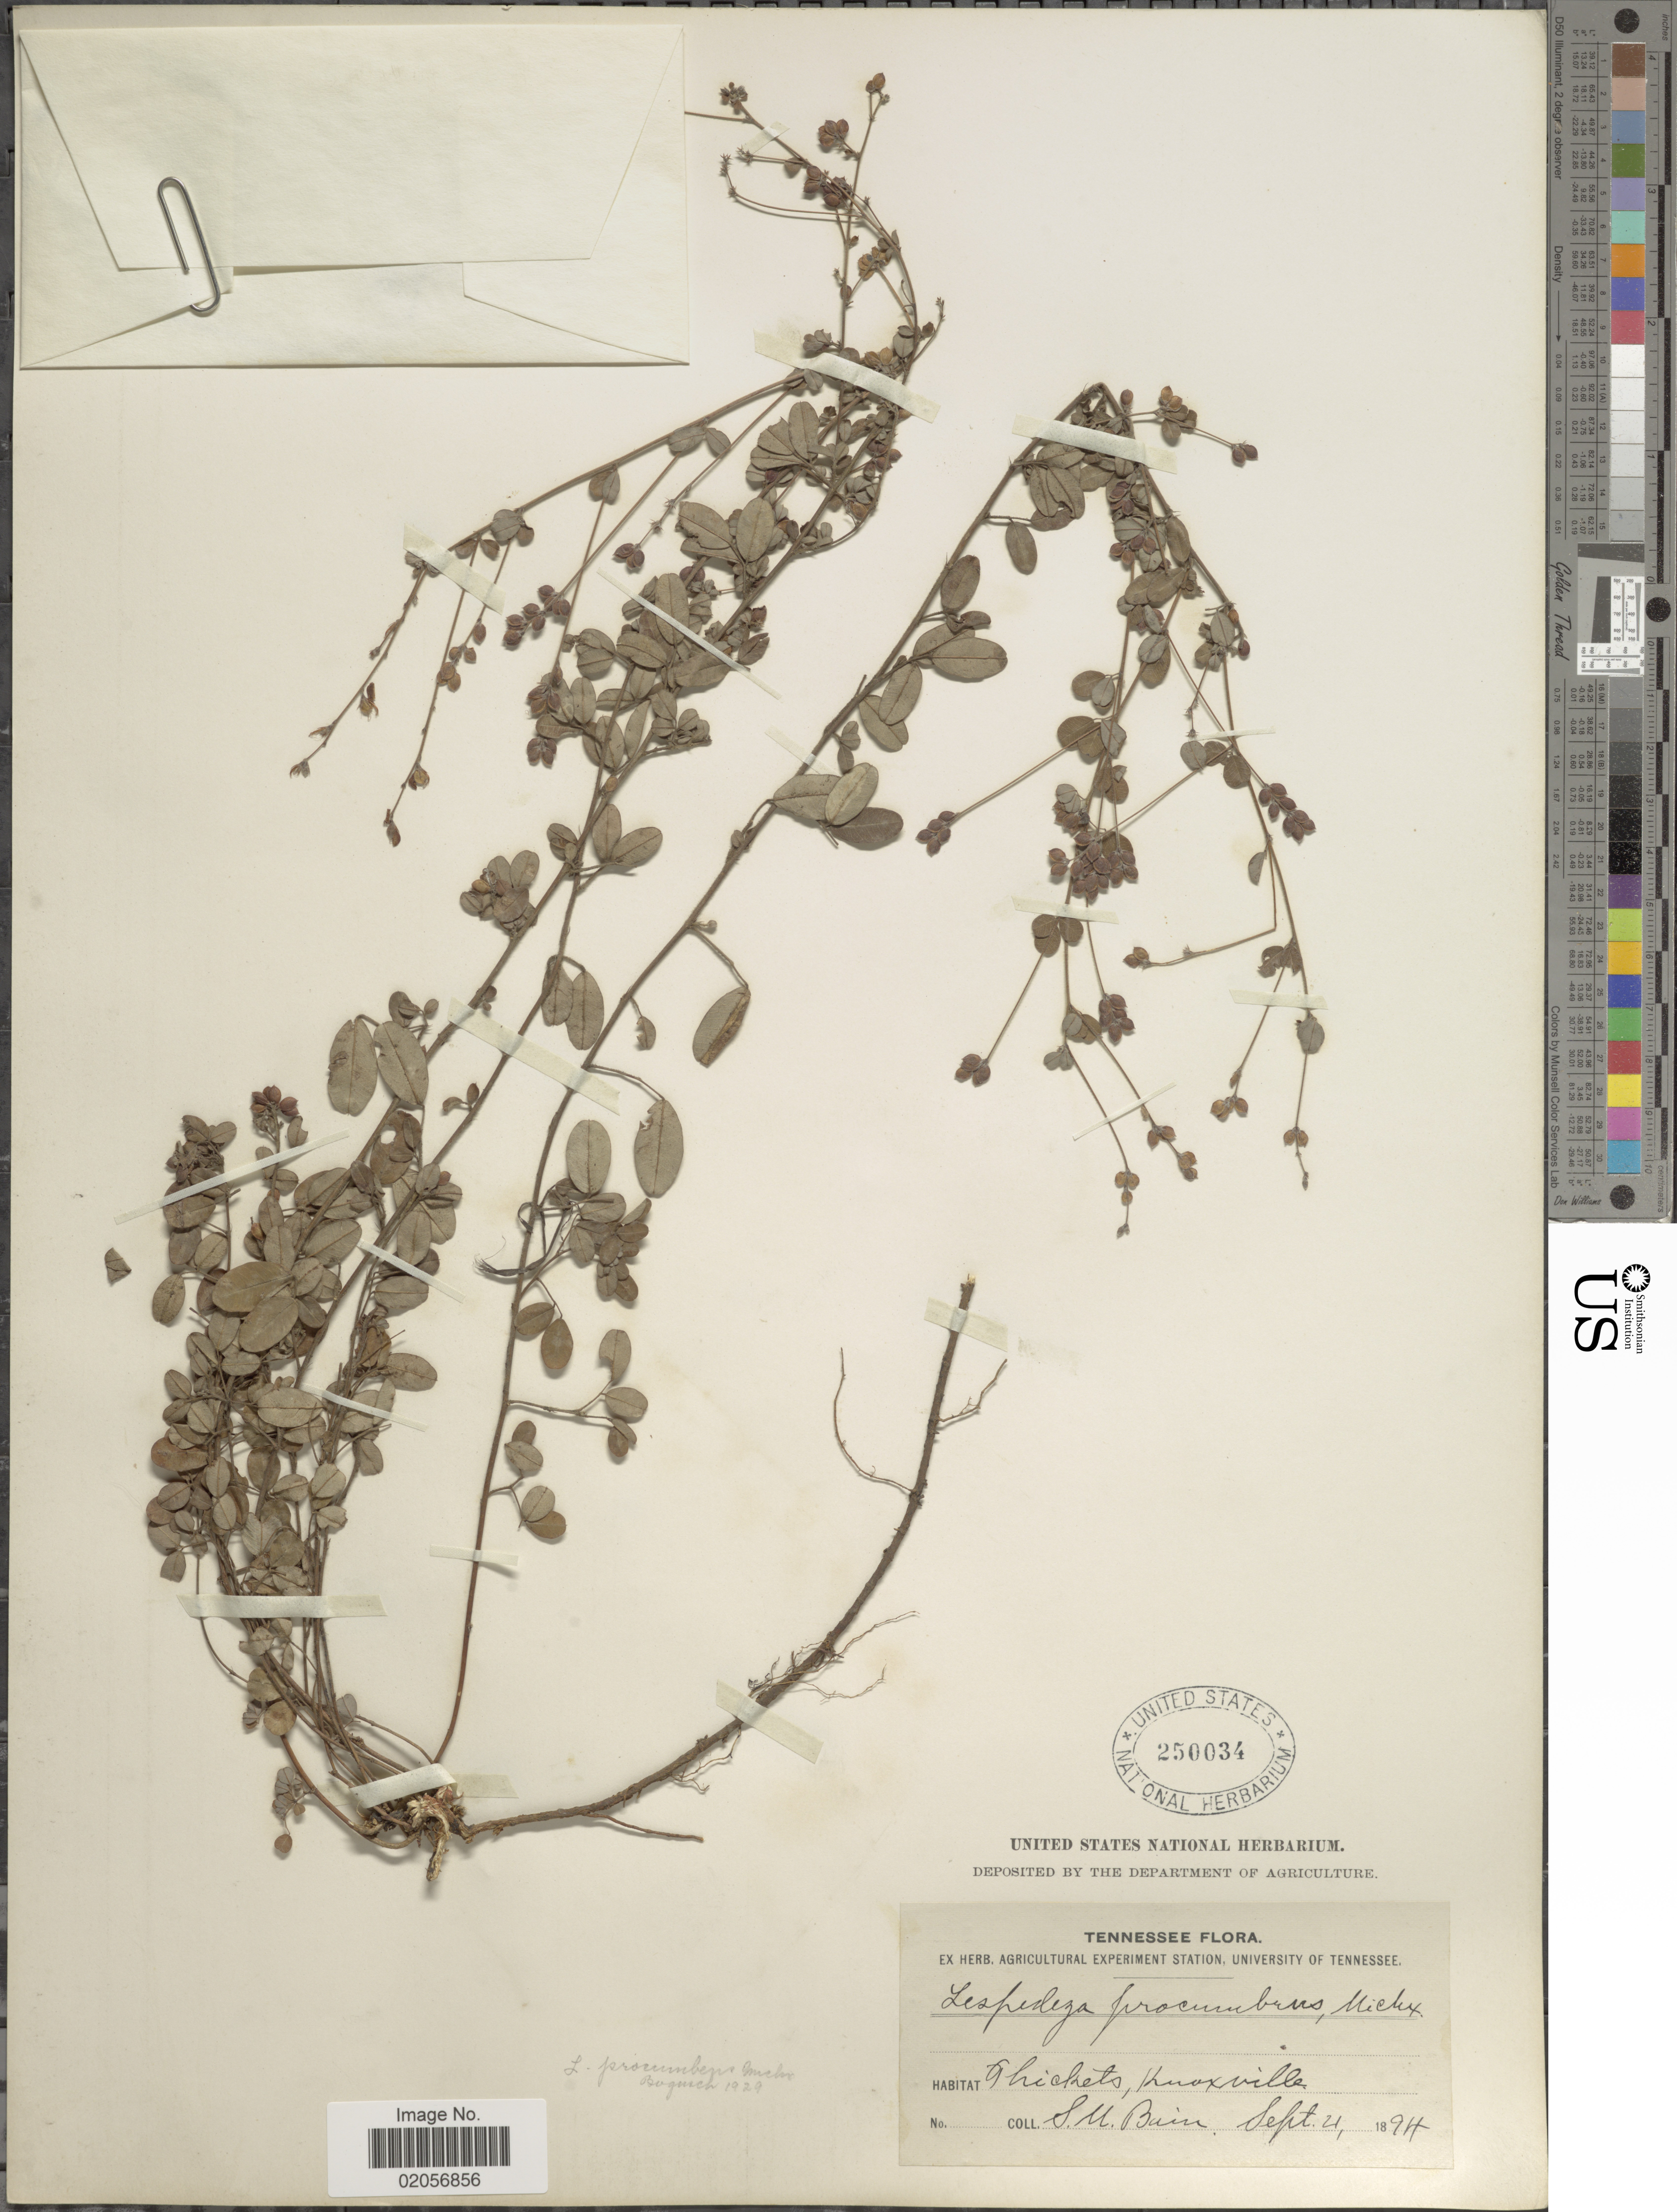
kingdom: Plantae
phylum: Tracheophyta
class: Magnoliopsida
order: Fabales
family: Fabaceae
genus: Lespedeza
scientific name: Lespedeza procumbens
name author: Michx.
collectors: S. M. Bain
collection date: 1894-09-21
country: United States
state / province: Tennessee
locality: Thickets, Knoxville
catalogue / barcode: US 250034